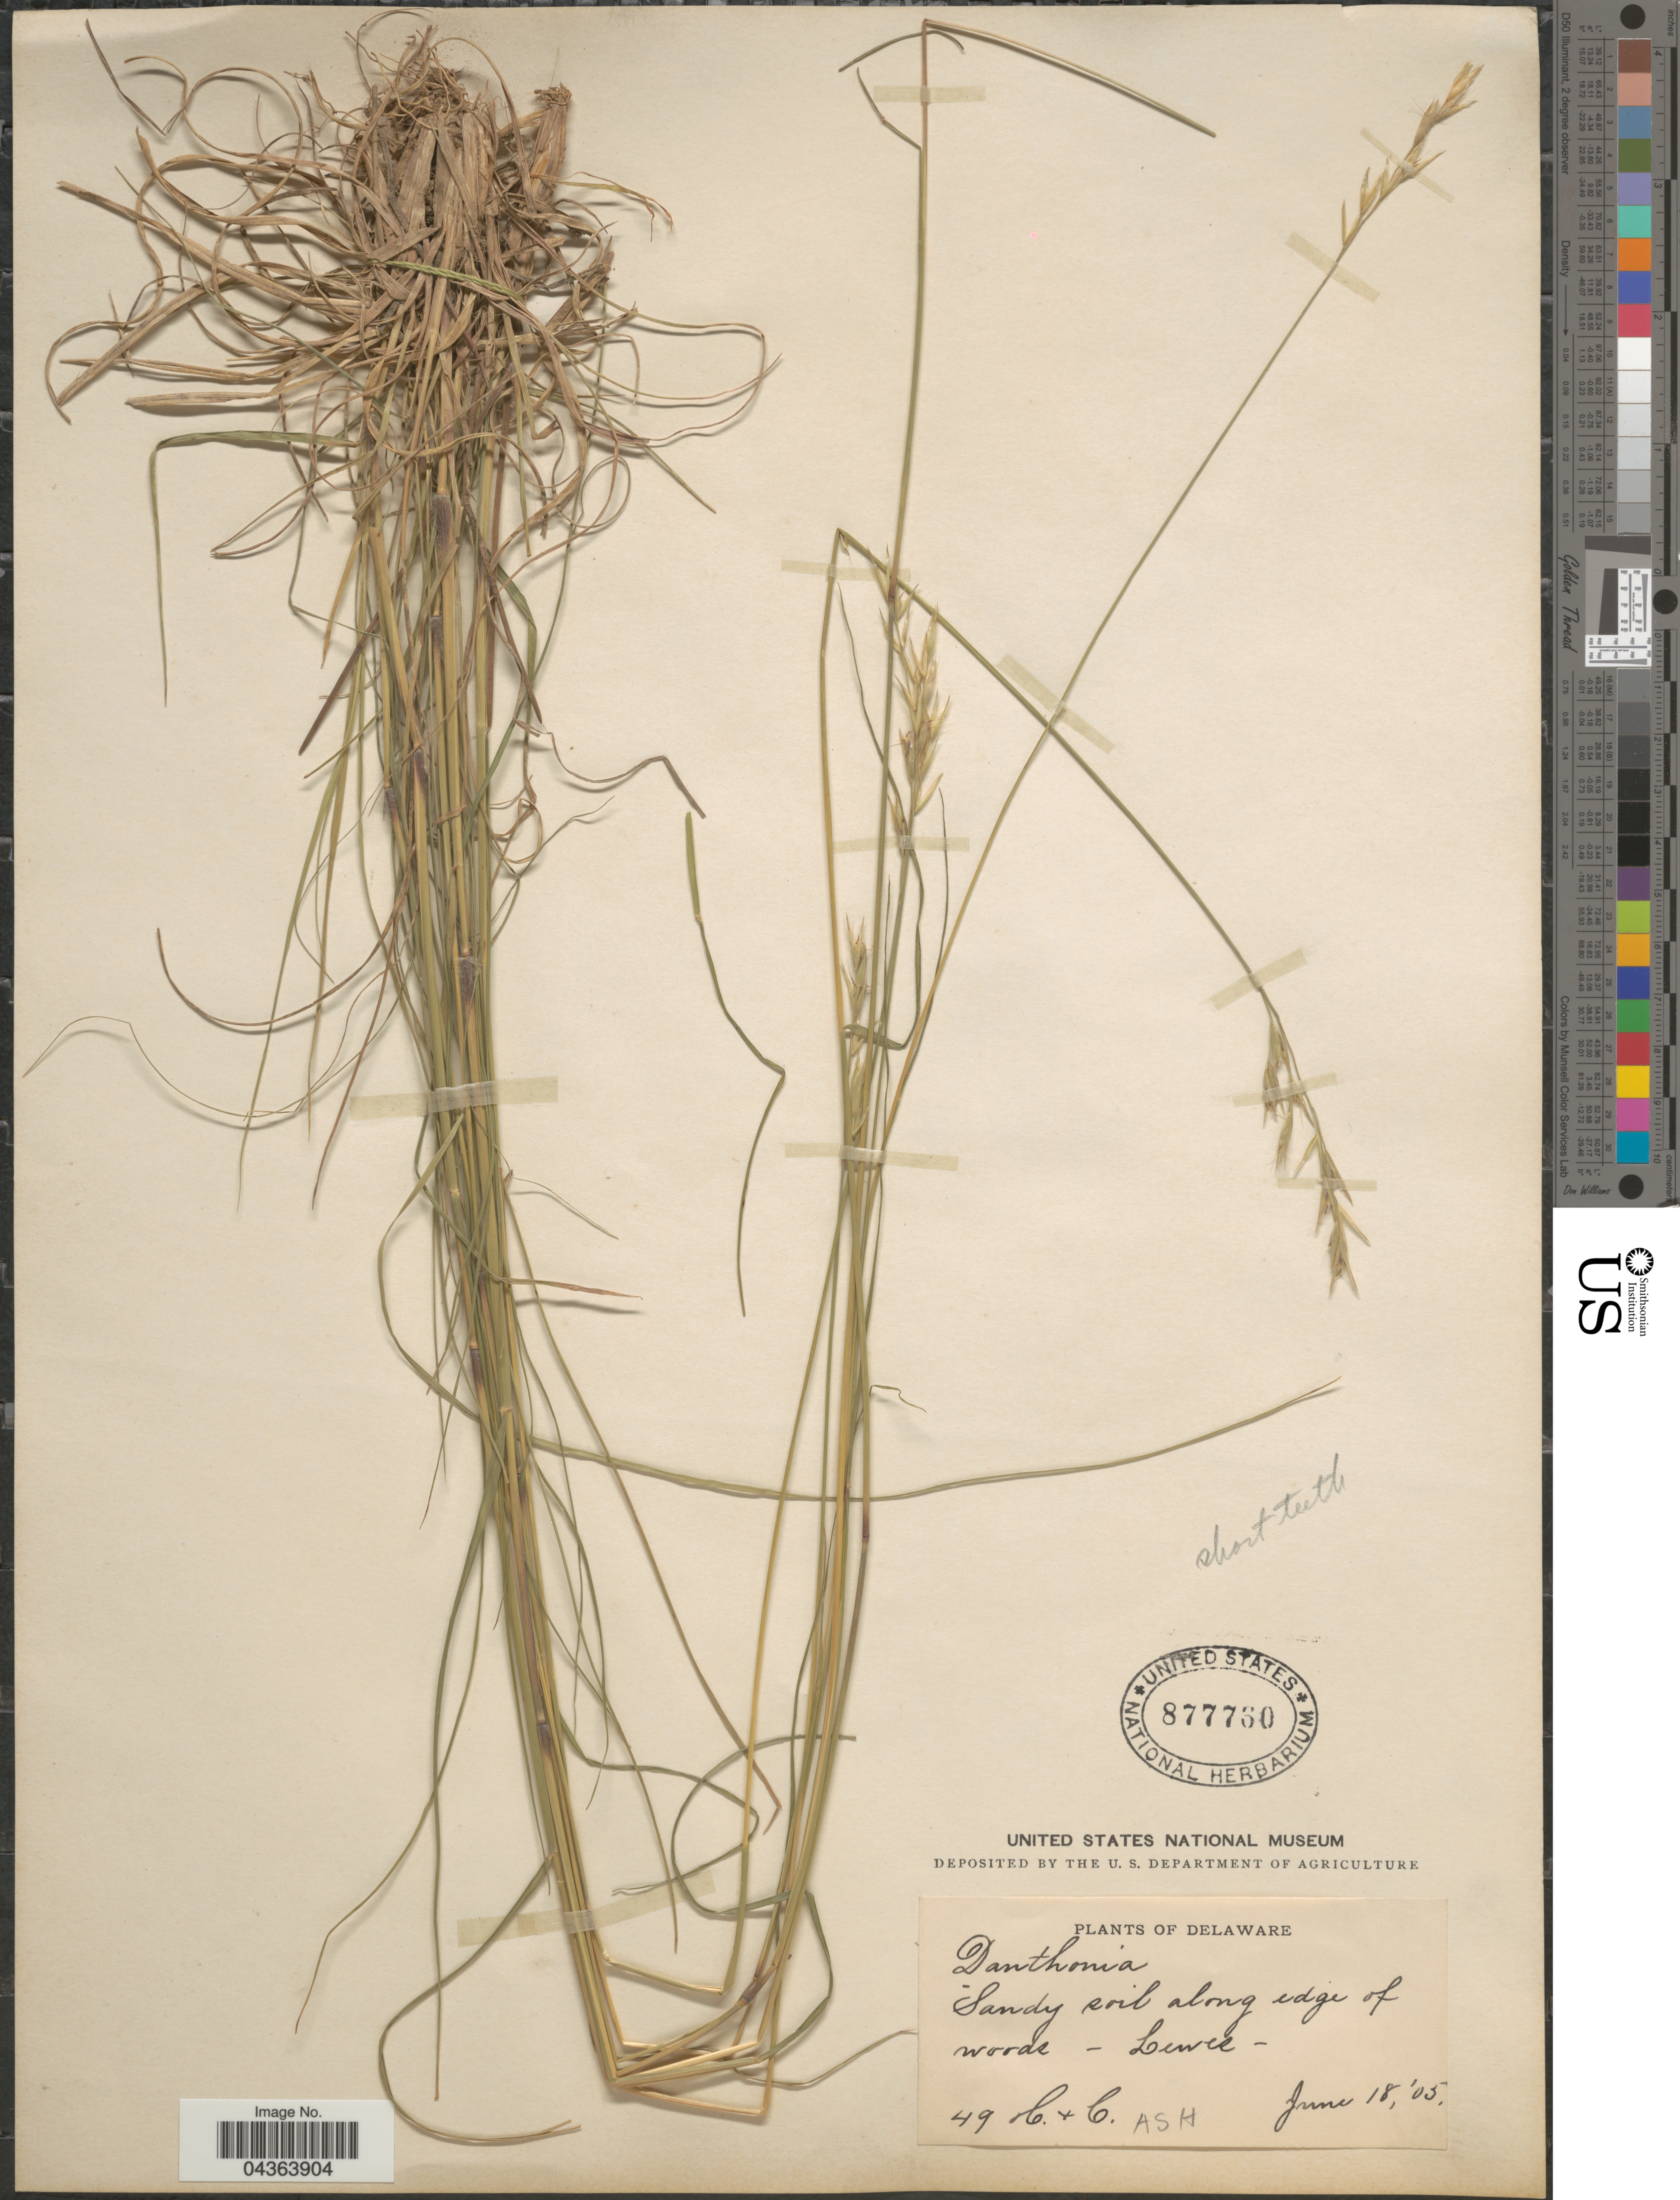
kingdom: Plantae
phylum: Tracheophyta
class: Liliopsida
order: Poales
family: Poaceae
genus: Danthonia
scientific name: Danthonia spicata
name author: (L.) P. Beauv. ex Roem. & Schult.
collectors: H. & C.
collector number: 49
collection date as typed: Transcribed d/m/y: 18/6/5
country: United States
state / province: Delaware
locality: Lewes.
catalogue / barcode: US 877760